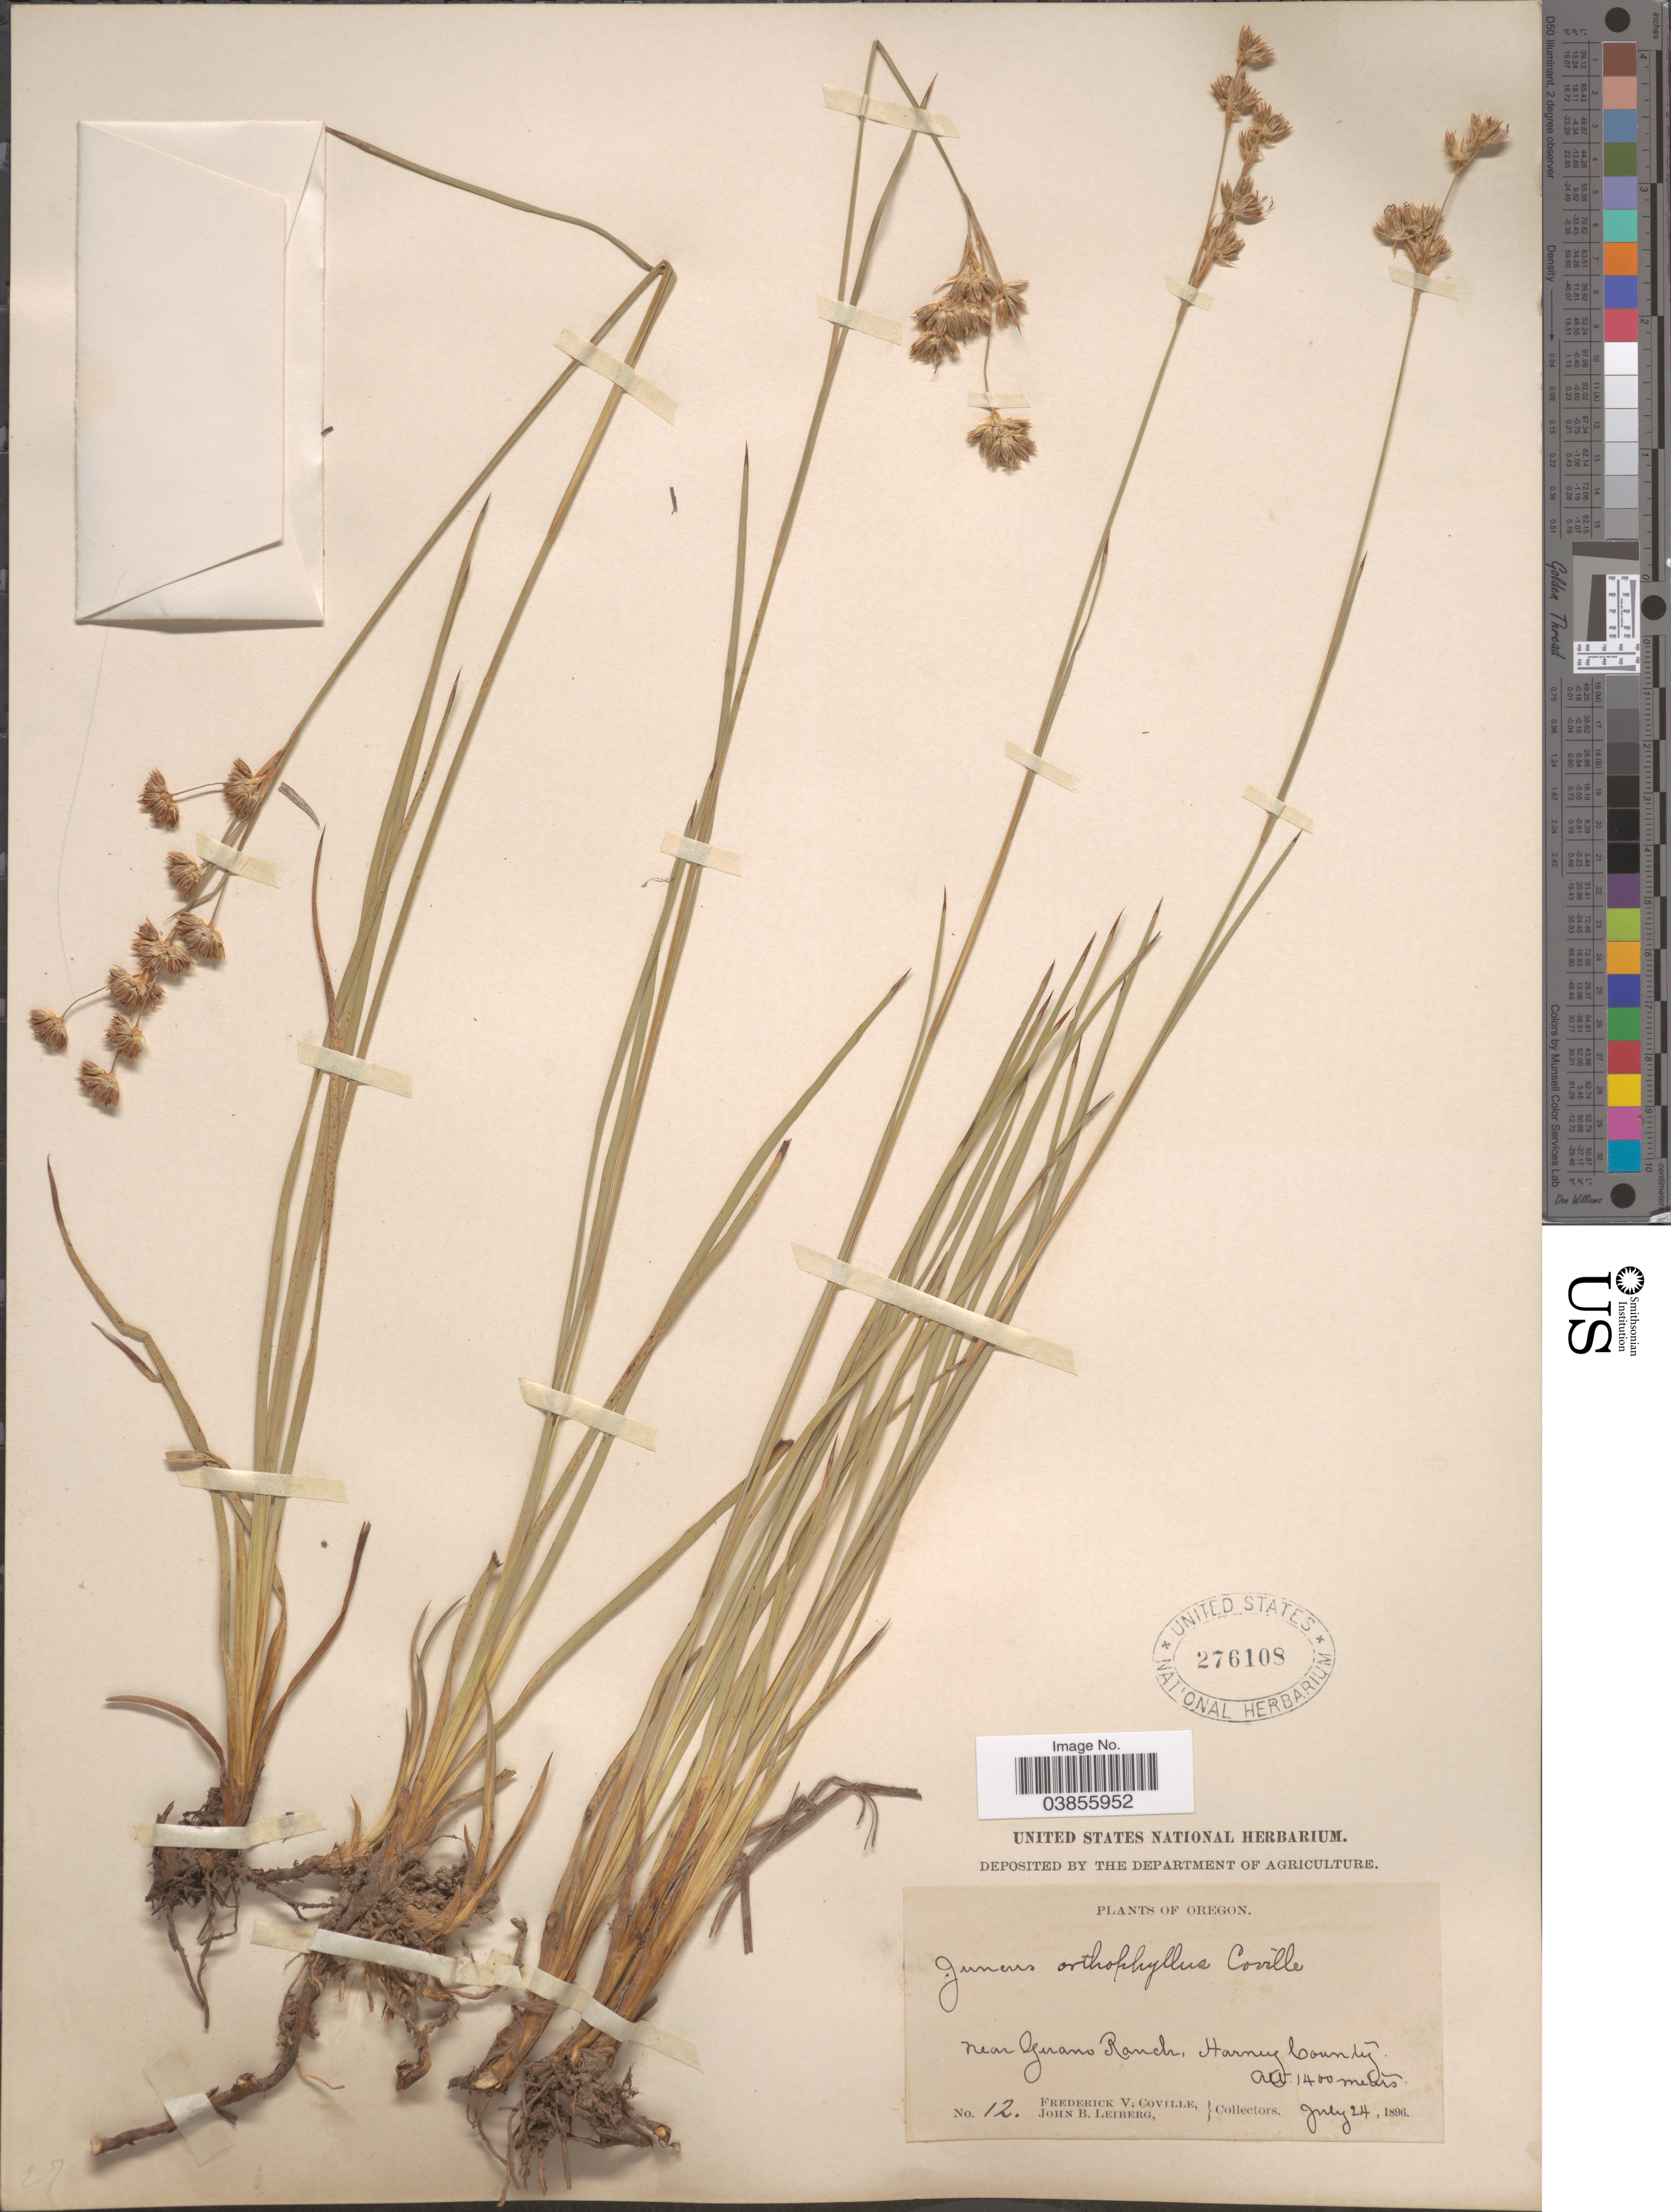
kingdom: Plantae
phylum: Tracheophyta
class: Liliopsida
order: Poales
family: Juncaceae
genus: Juncus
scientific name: Juncus orthophyllus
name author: Coville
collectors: F. V. Coville & J. B. Leiberg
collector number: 12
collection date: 1896-07-24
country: United States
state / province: Oregon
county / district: Harney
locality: Near Guano Ranch, Harney County.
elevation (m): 1400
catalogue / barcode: US 276108